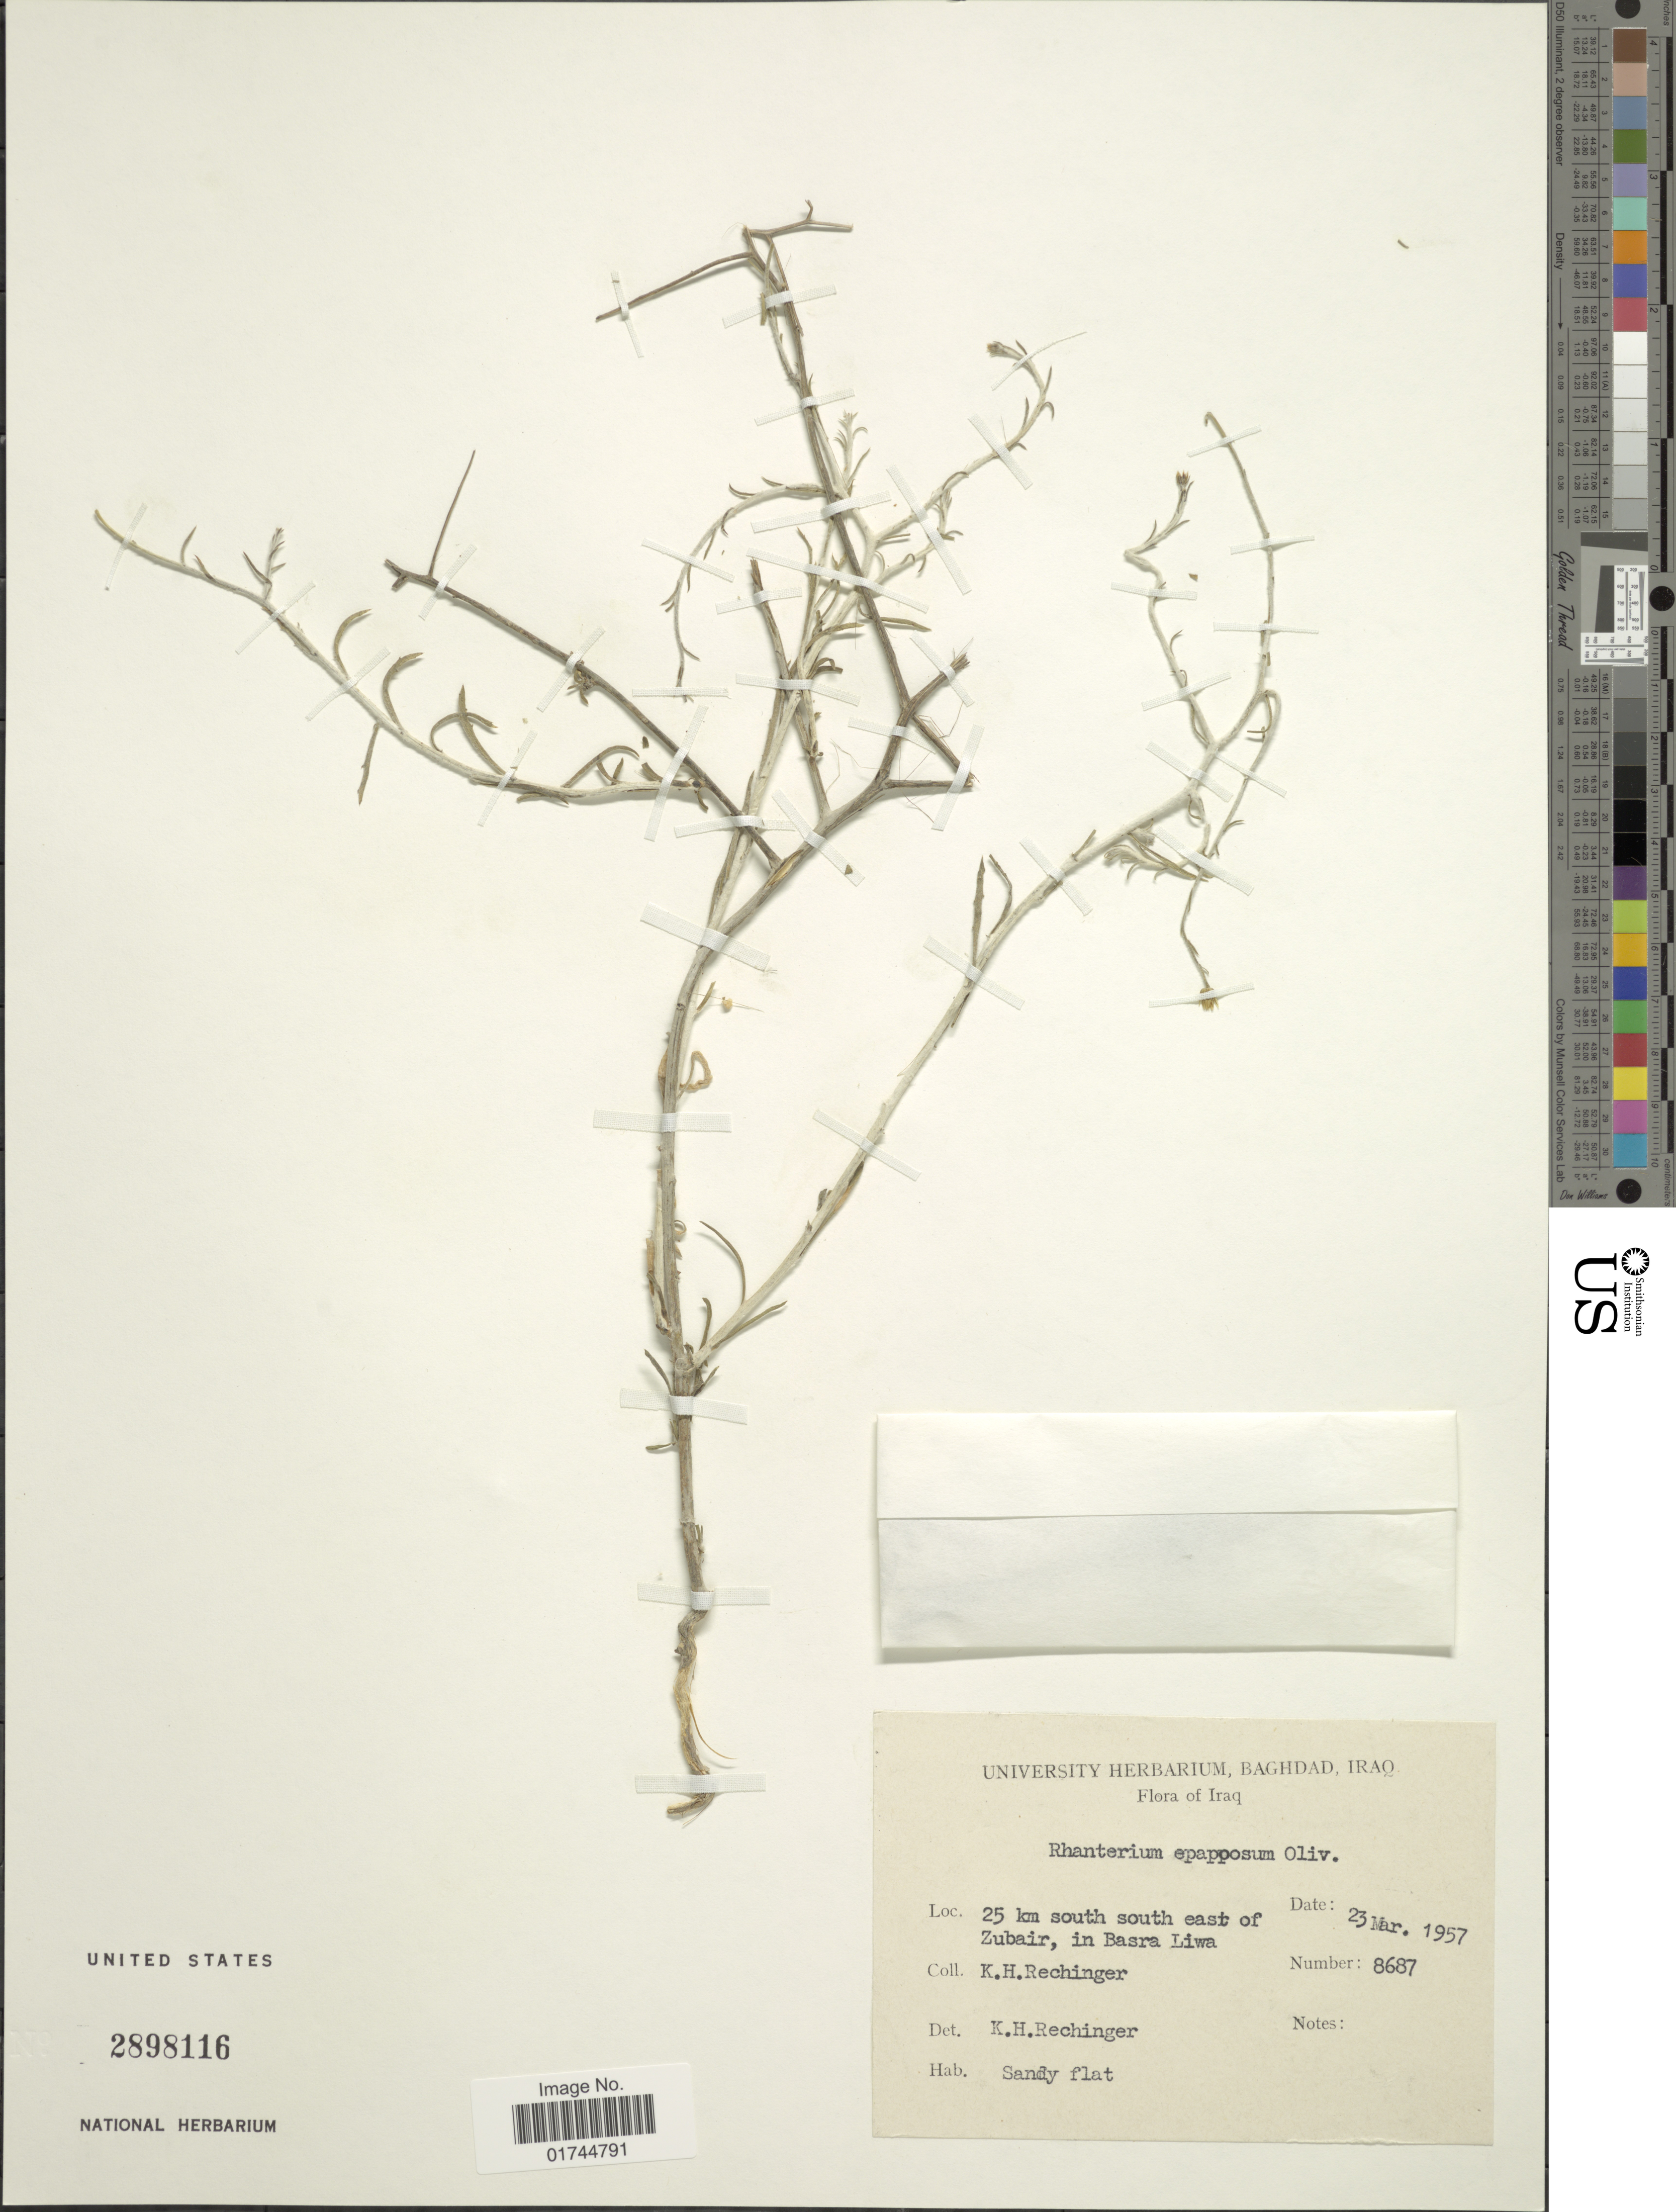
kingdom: Plantae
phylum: Tracheophyta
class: Magnoliopsida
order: Asterales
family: Asteraceae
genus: Rhanterium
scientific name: Rhanterium epapposum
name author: Oliv.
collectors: K. H. Rechinger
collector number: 8687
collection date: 1957-03-23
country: Iraq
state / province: Al Basrah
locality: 25 km south south east of Zubair, in Basra Liwa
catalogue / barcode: US 2898116